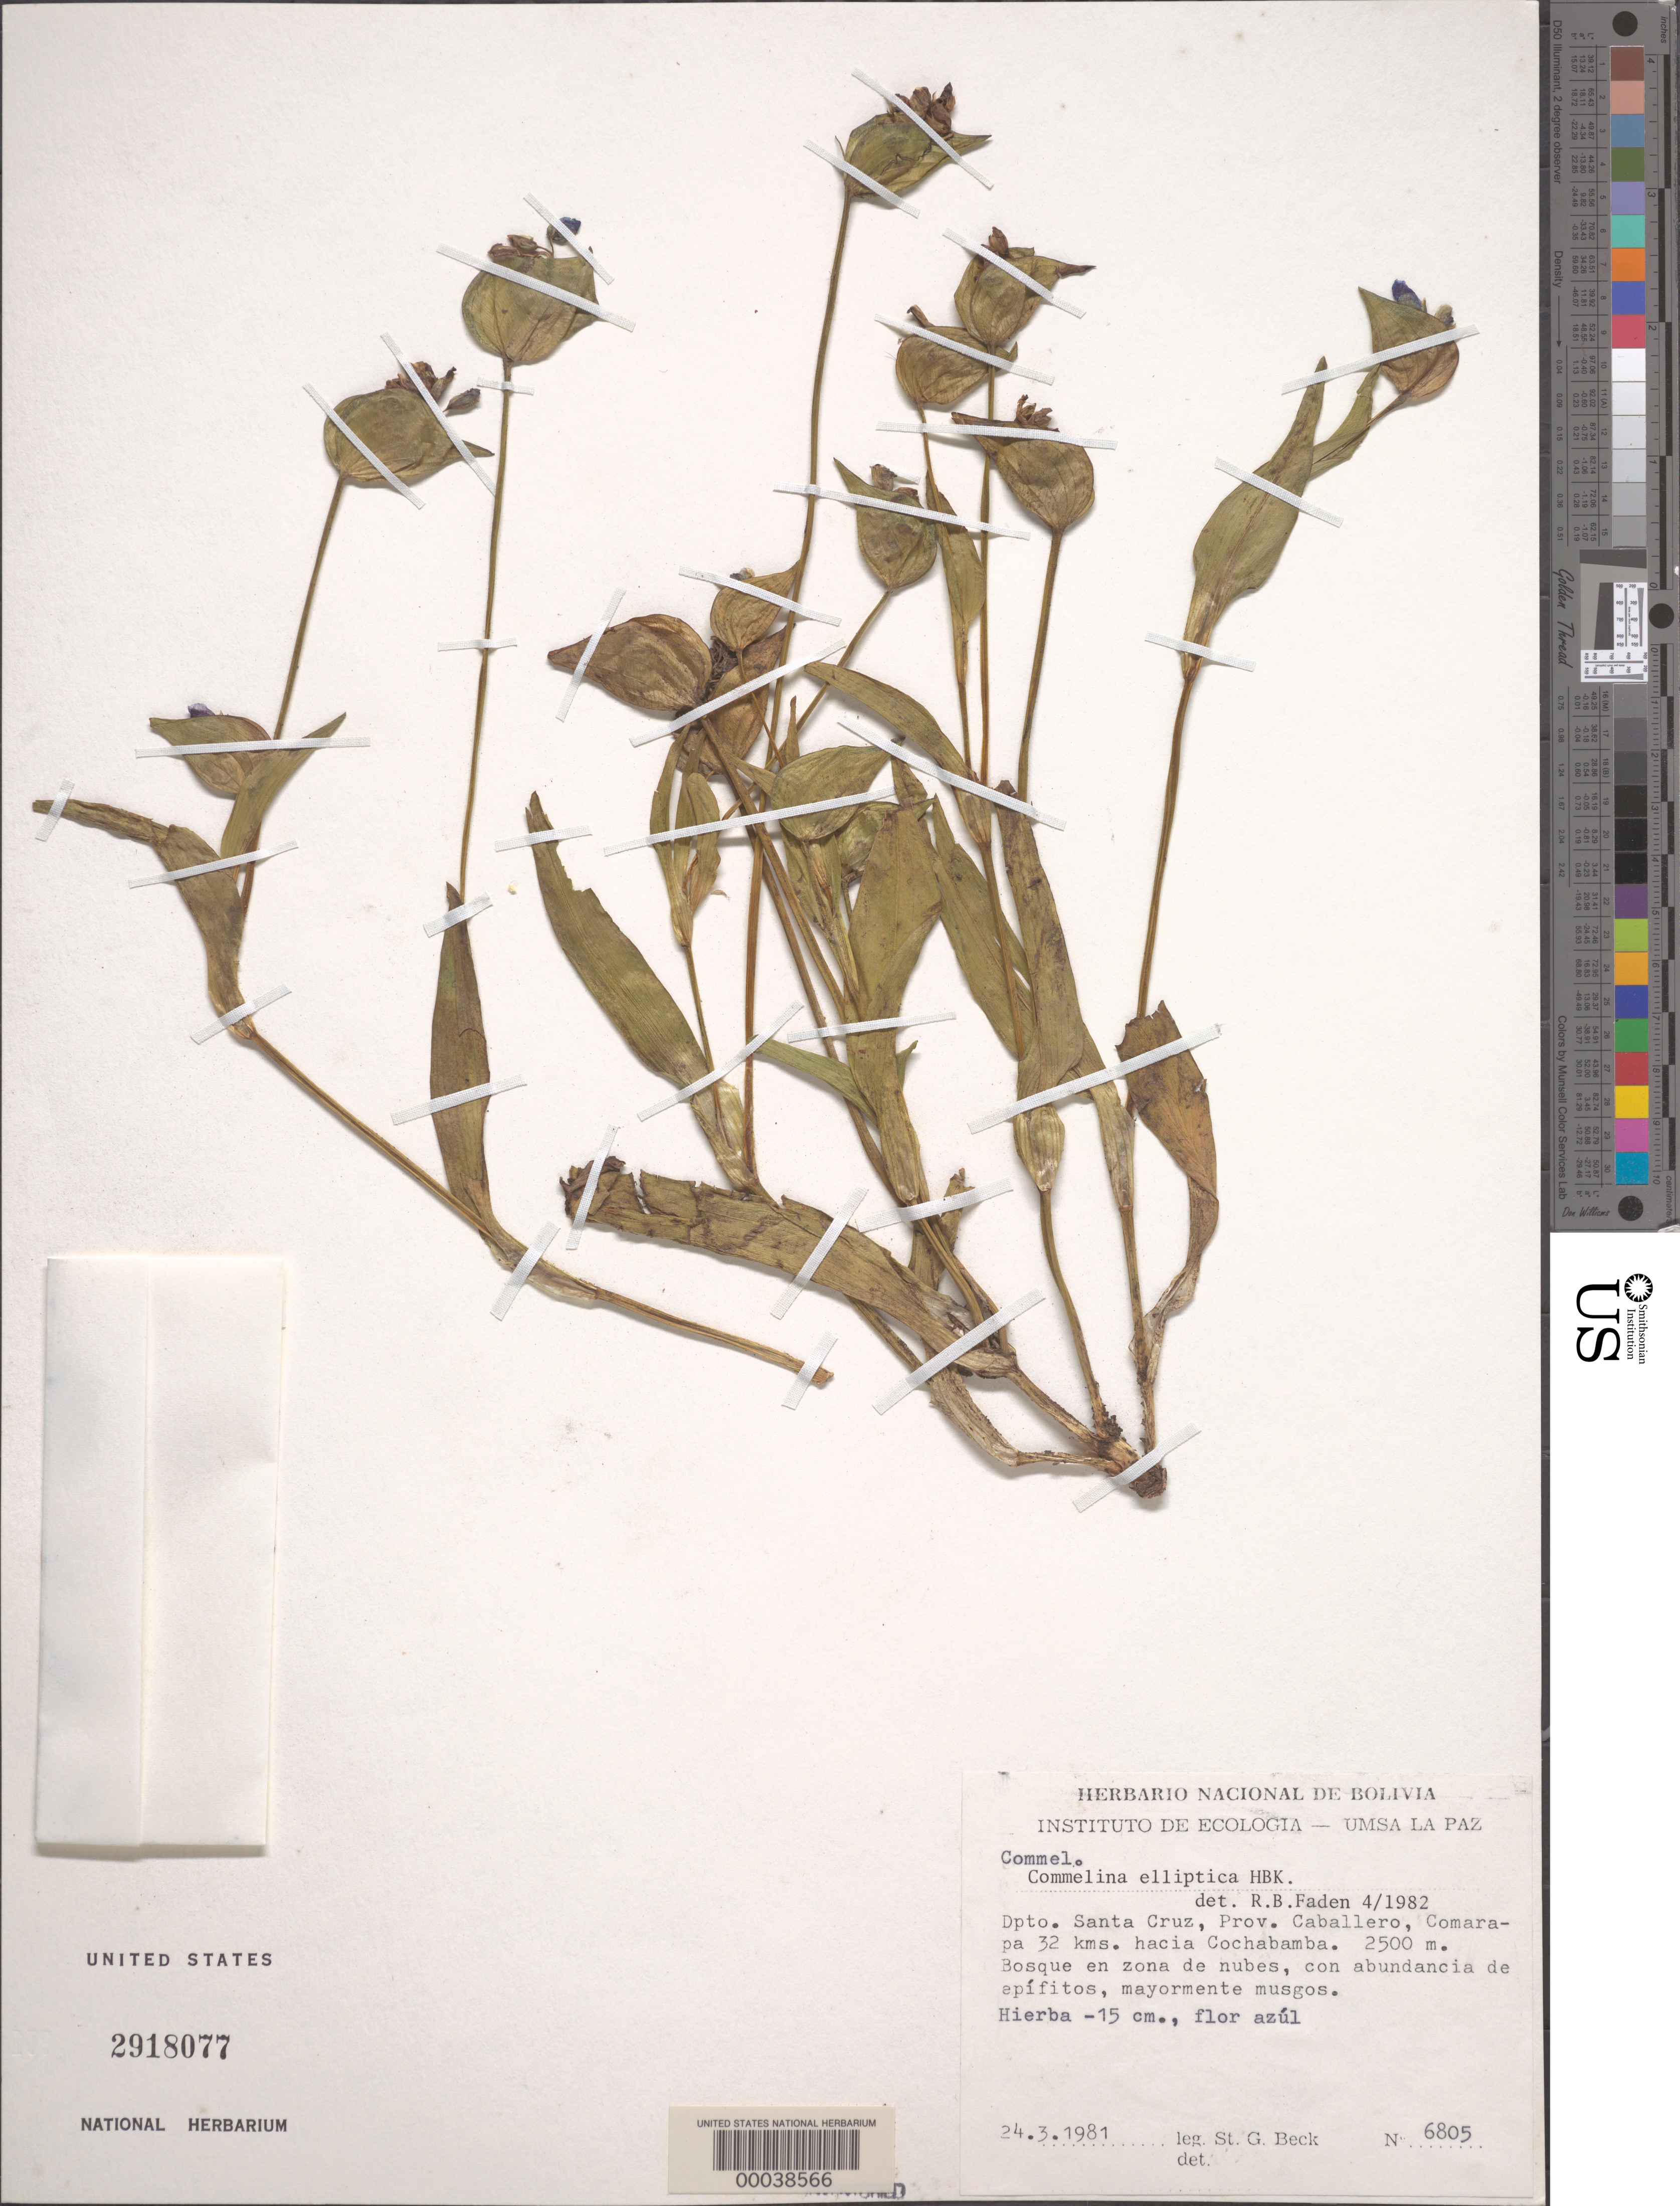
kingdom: Plantae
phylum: Tracheophyta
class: Liliopsida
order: Commelinales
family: Commelinaceae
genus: Commelina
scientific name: Commelina elliptica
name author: Kunth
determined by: Faden, Robert B., (US), Smithsonian Institution - National Museum of Natural History (UNITED STATES)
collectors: S. G. Beck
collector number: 6805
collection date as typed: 24 Mar 1981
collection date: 1981-03-24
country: Bolivia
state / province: Santa Cruz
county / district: Manuel María Caballero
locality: Comarapa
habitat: Forest thicket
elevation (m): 2500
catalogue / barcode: US 2918077